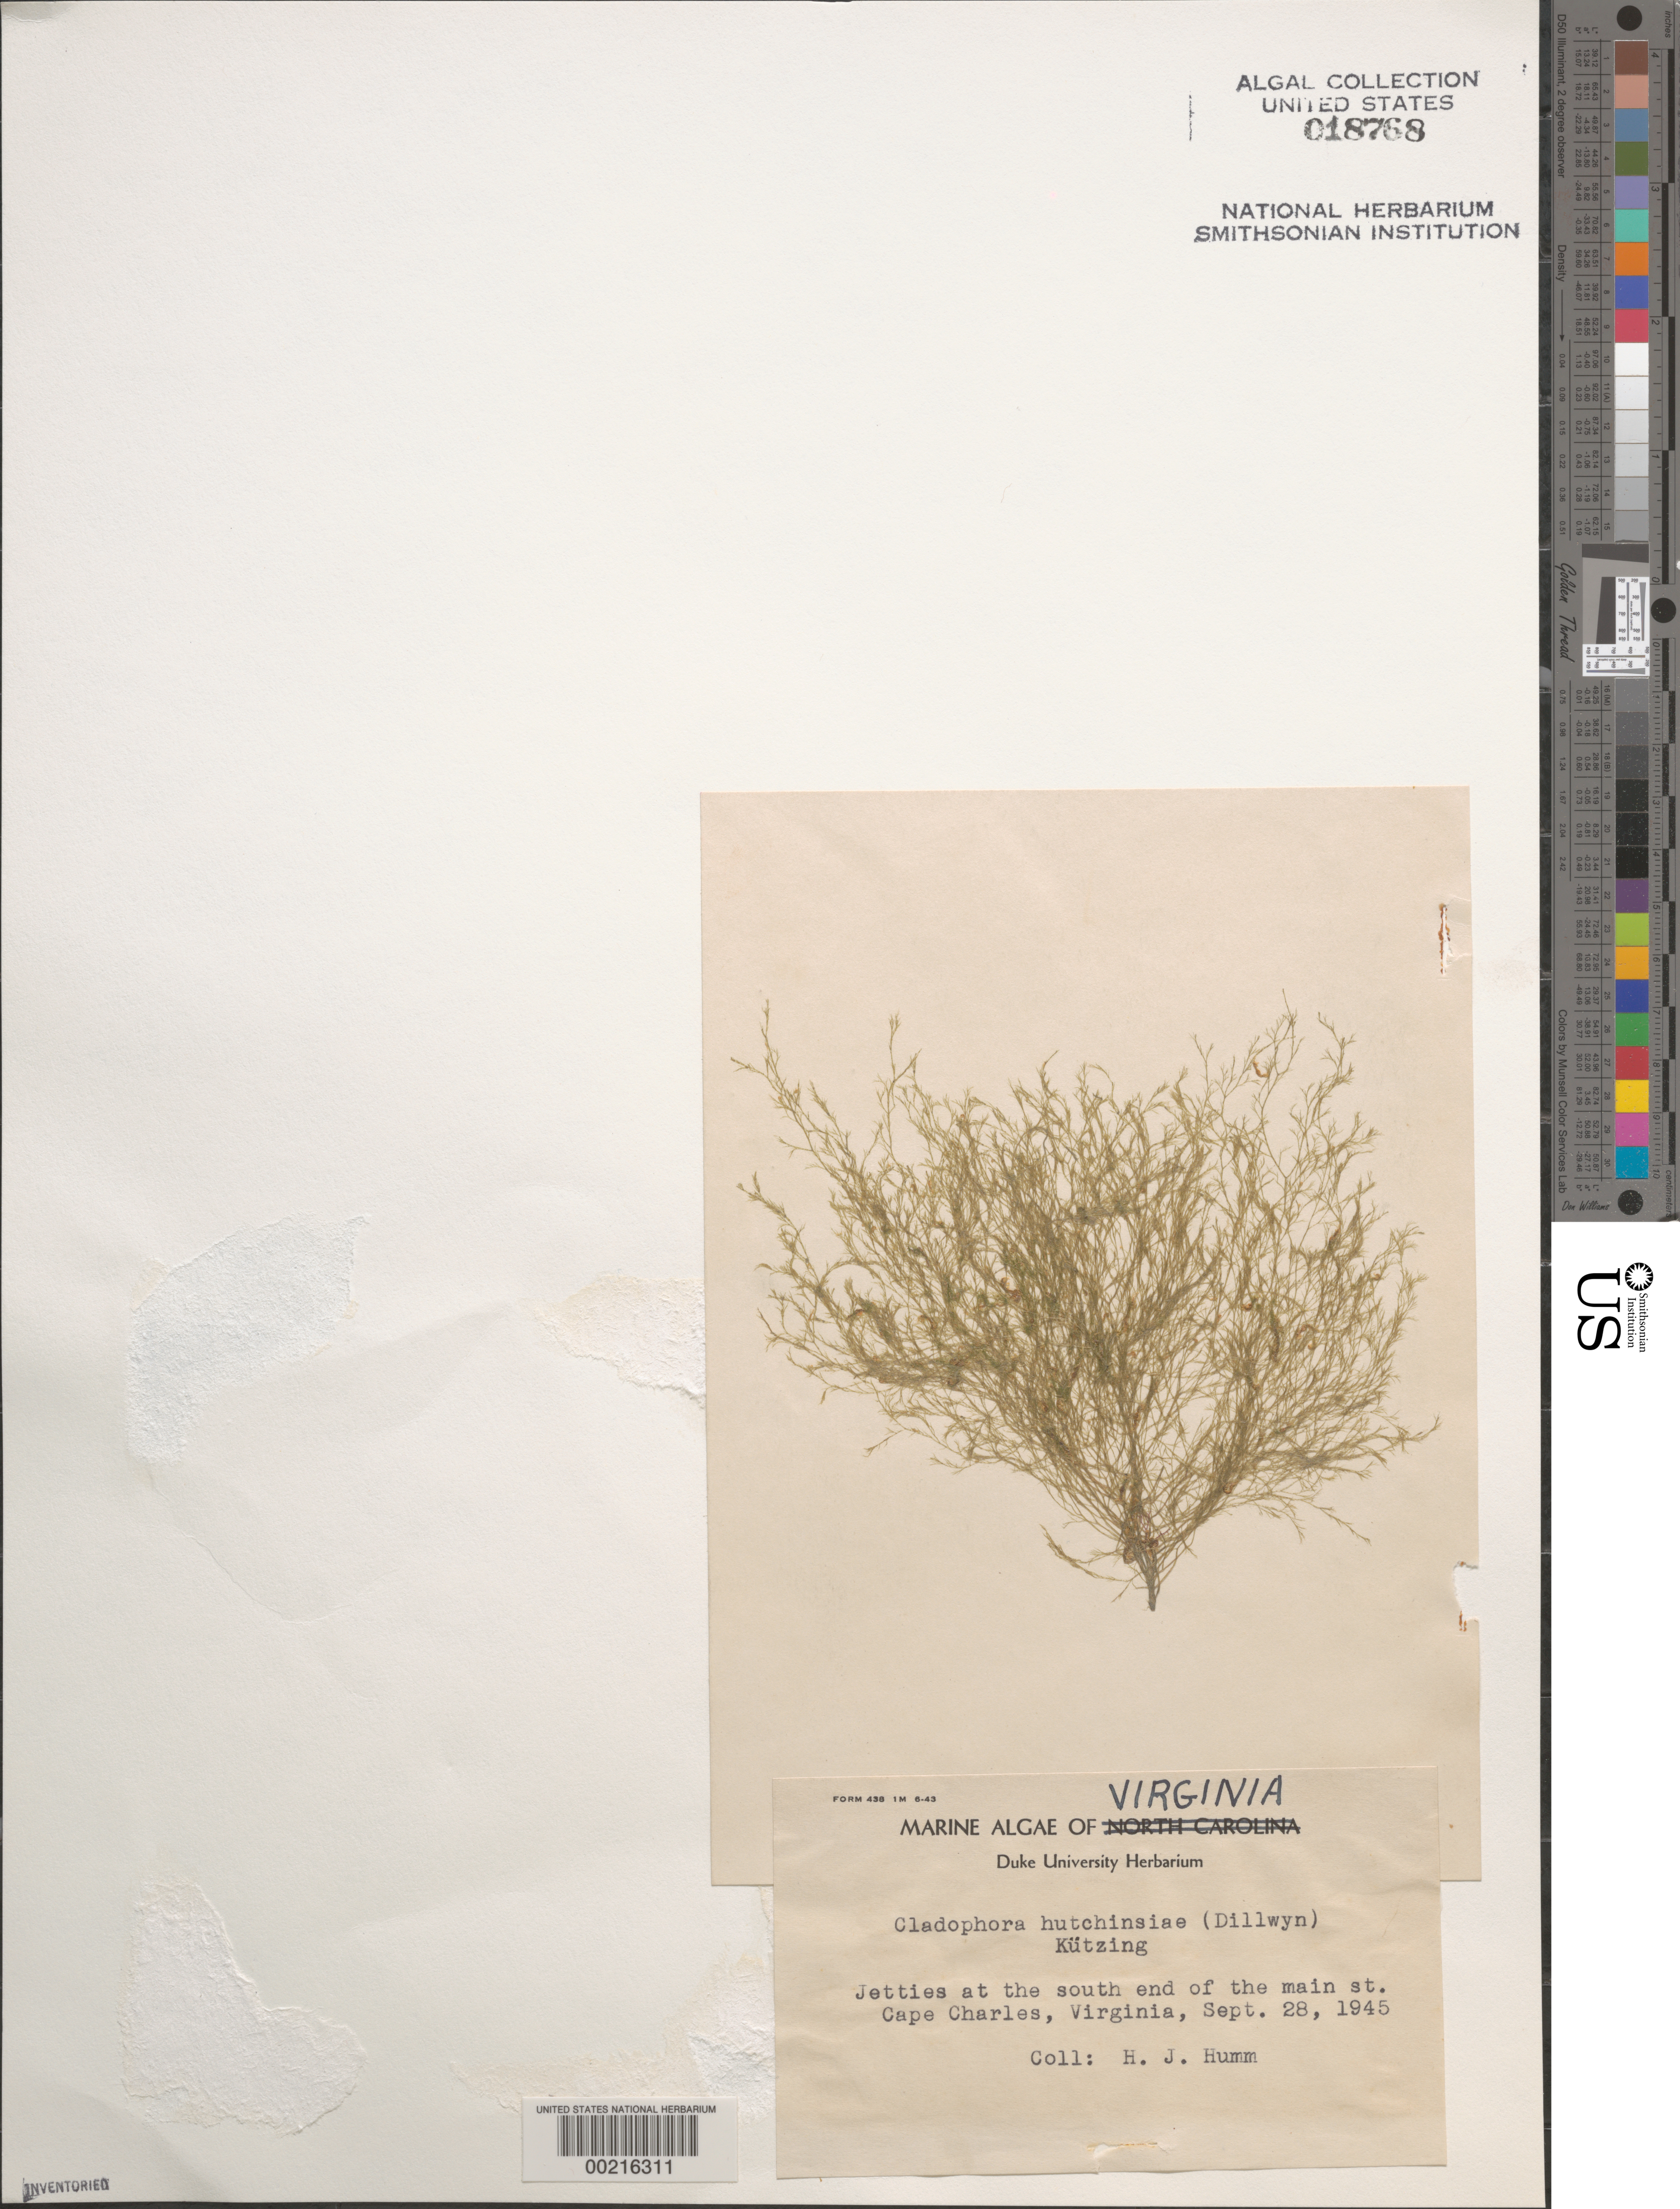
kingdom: Plantae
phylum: Chlorophyta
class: Ulvophyceae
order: Cladophorales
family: Cladophoraceae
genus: Cladophora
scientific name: Cladophora hutchinsiae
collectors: H. J. Humm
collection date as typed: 28 Sep 1945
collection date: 1945-09-28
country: United States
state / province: Virginia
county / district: Northampton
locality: Cape Charles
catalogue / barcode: US 18768